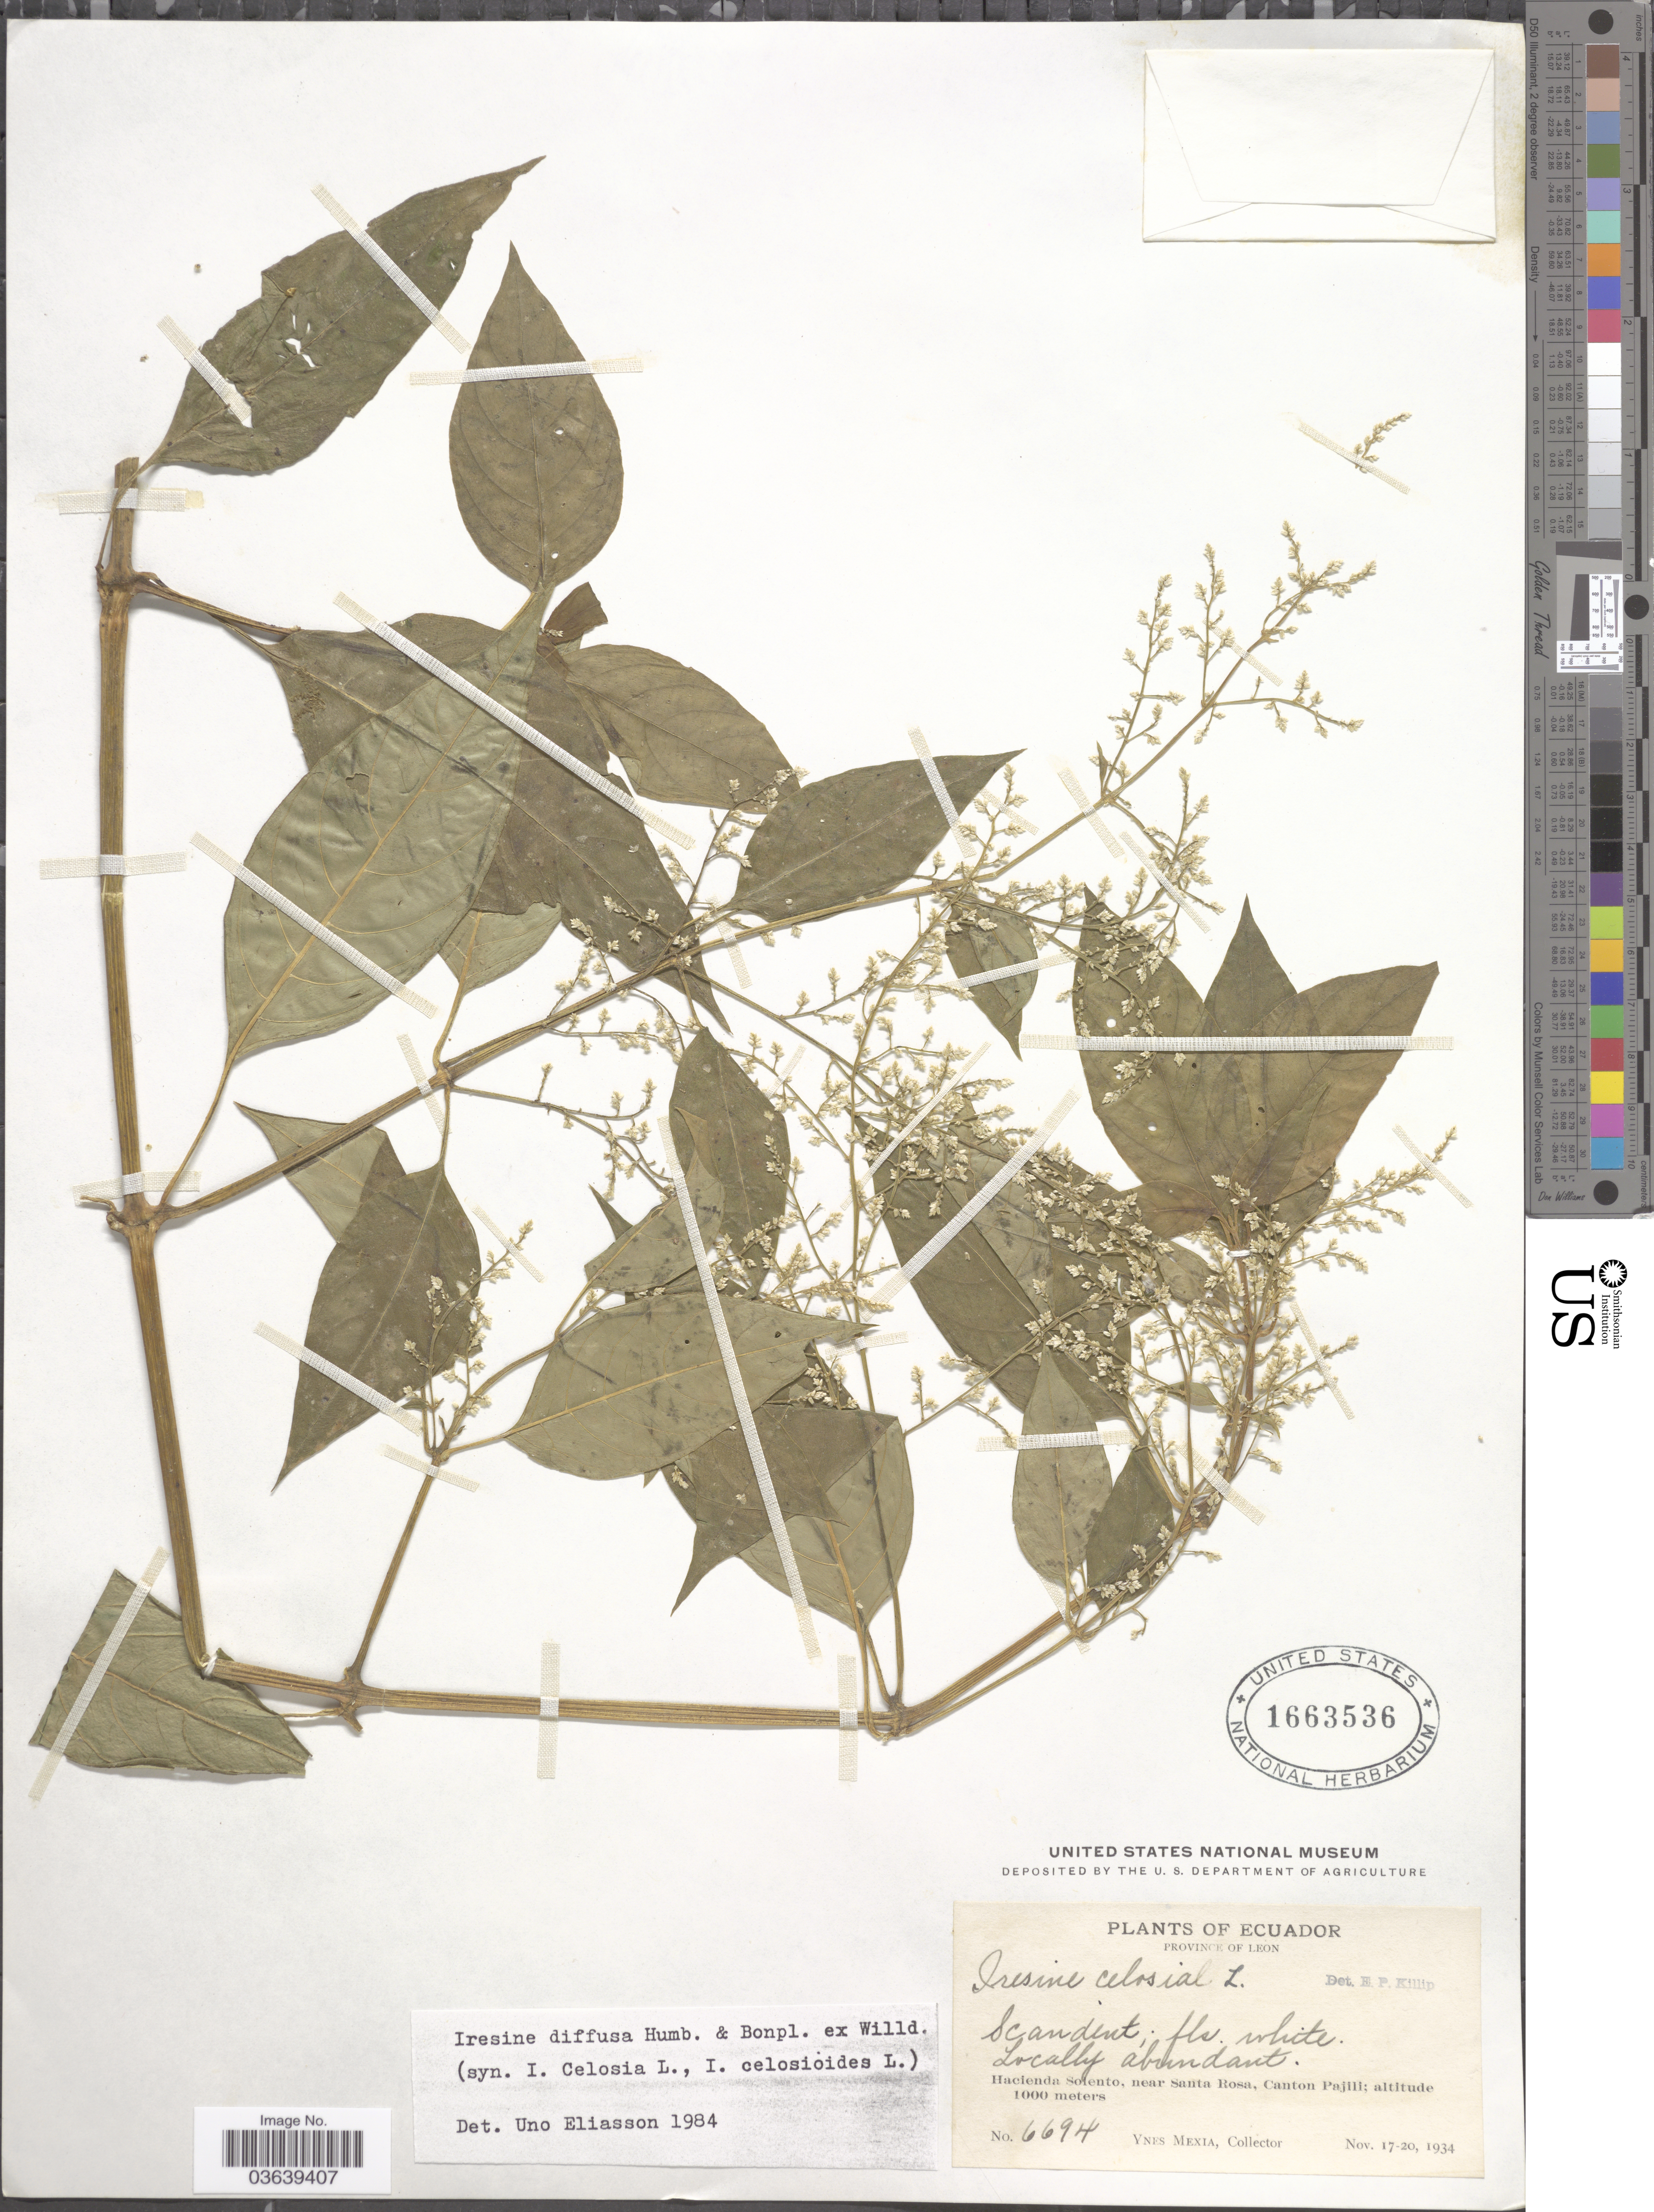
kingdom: Plantae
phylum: Tracheophyta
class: Magnoliopsida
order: Caryophyllales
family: Amaranthaceae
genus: Iresine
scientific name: Iresine diffusa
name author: Humb. & Bonpl. ex Willd.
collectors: Y. Mexia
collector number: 6694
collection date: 1934-11-17/1934-11-20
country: Ecuador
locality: Province of Leon. Hacienda Solento, near Santa Rosa, Canton Pajili.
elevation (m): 1000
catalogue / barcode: US 1663536